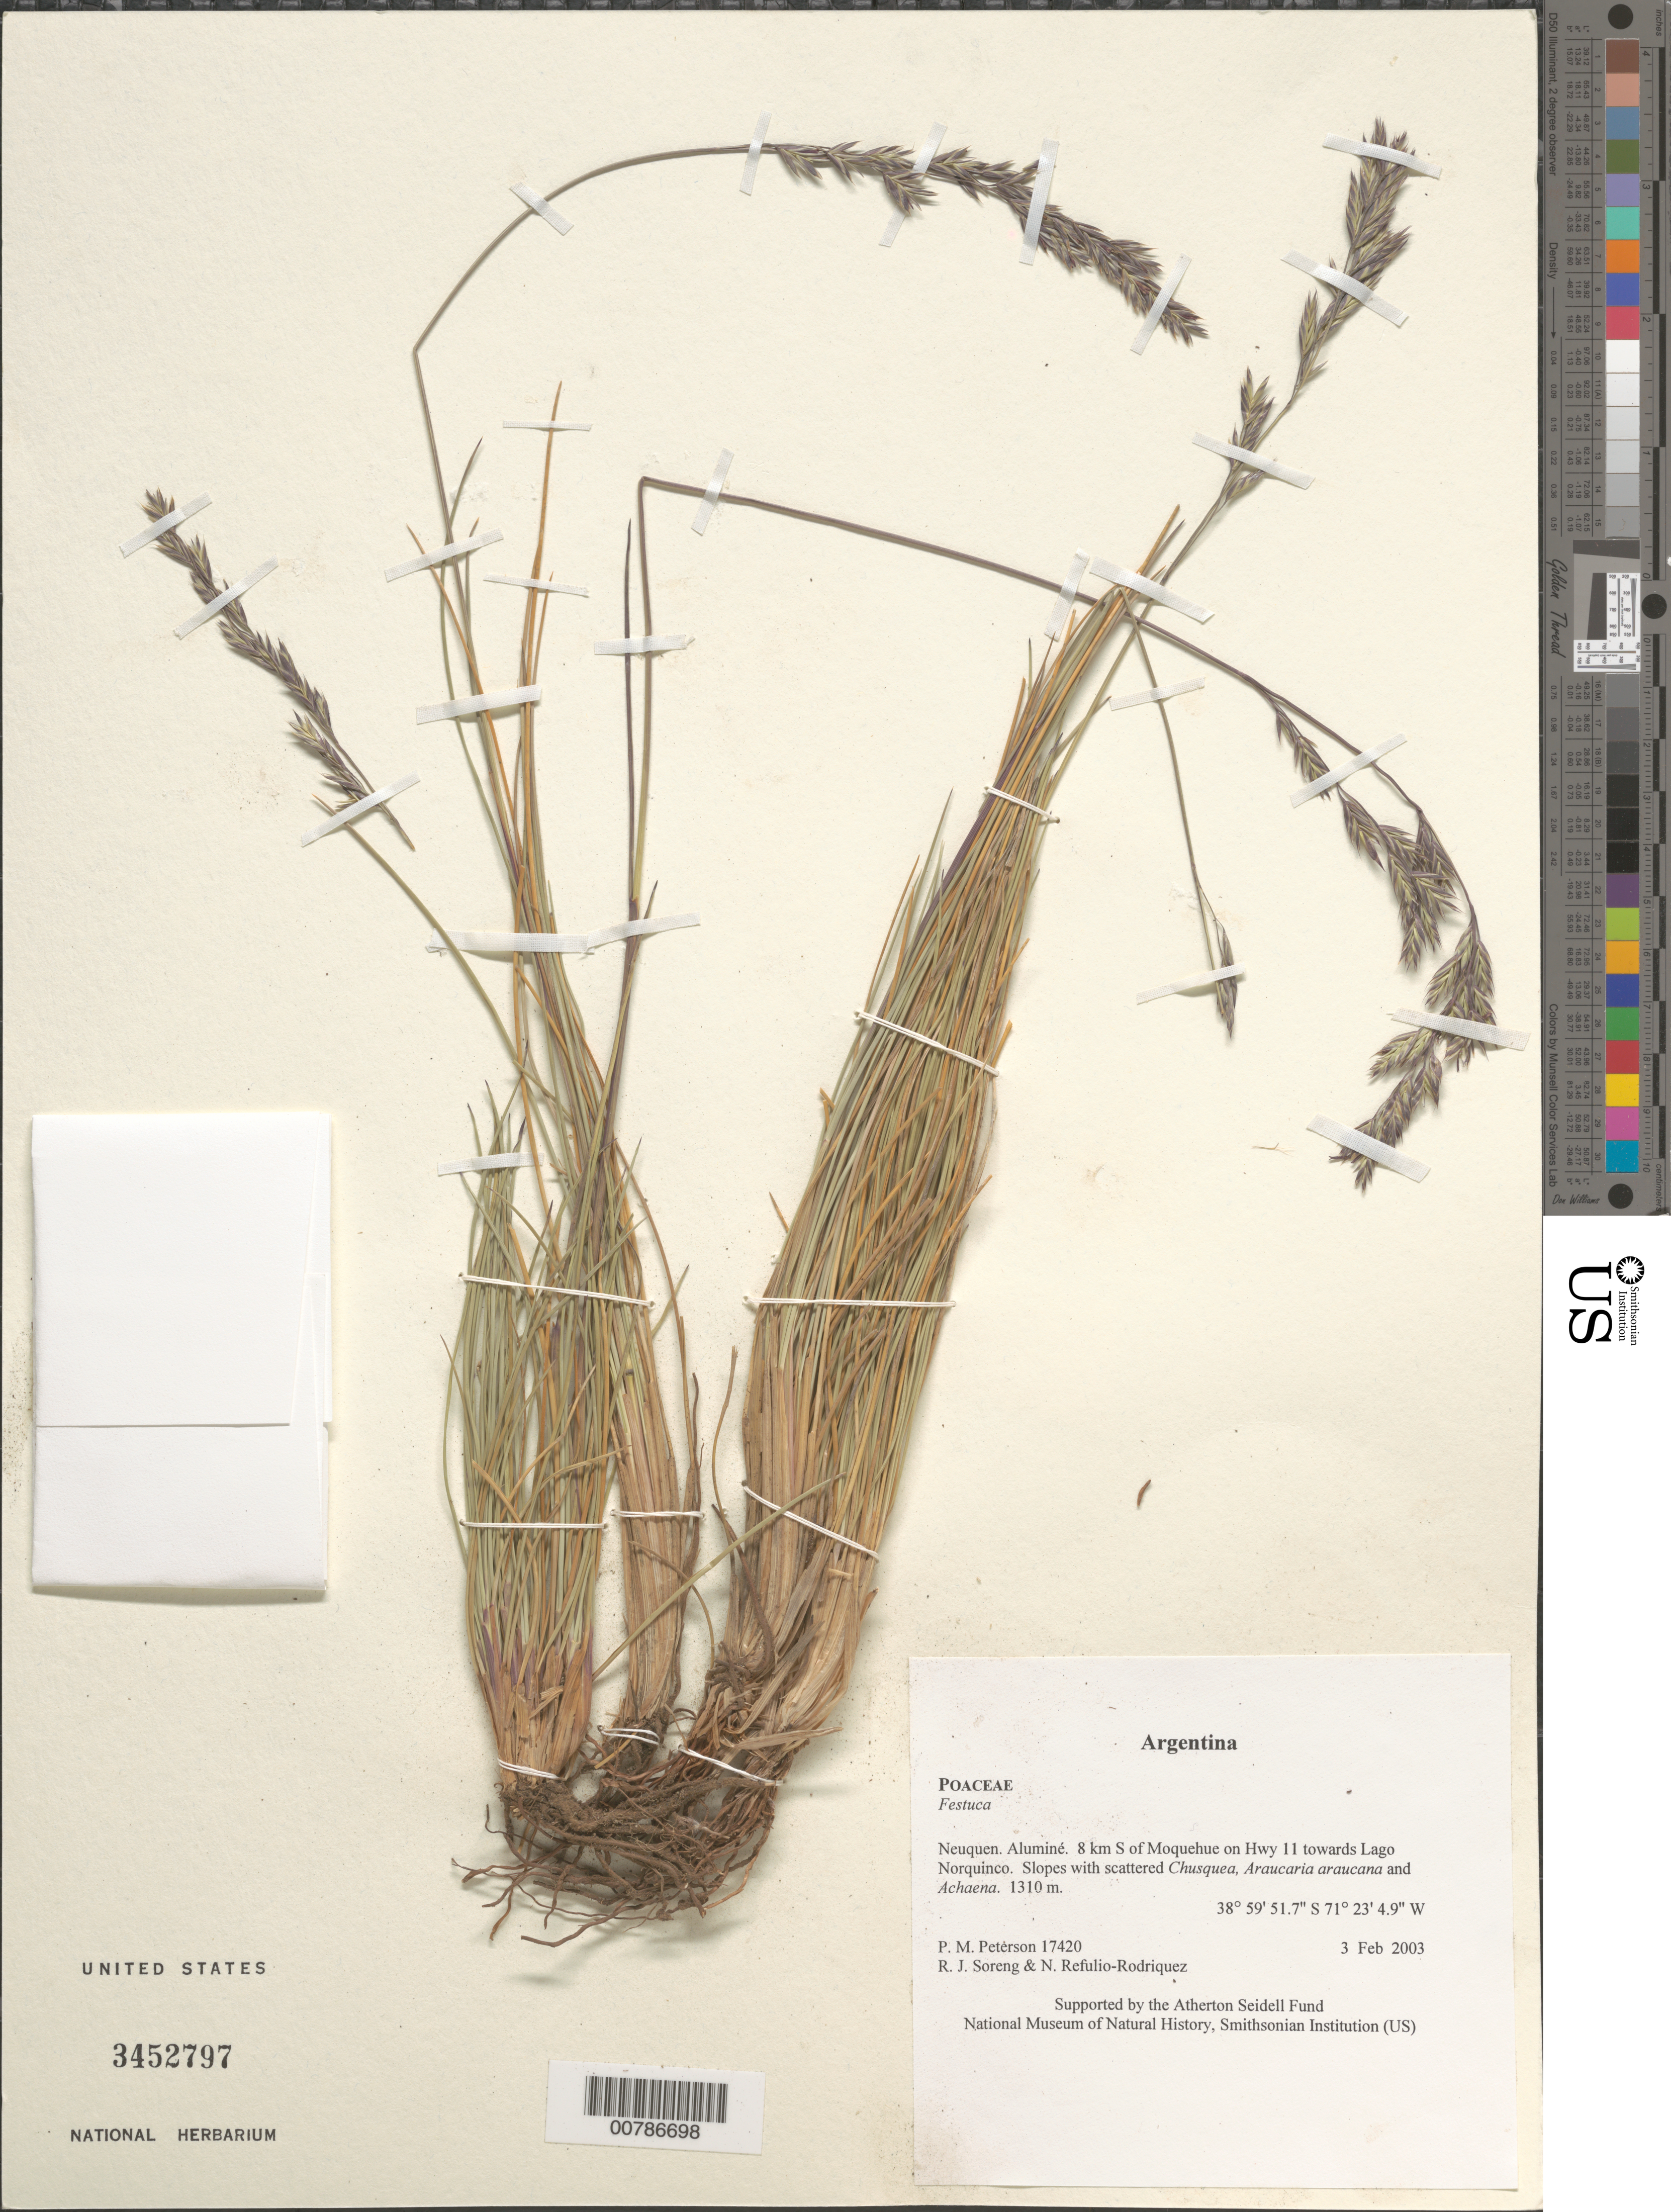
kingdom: Plantae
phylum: Tracheophyta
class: Liliopsida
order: Poales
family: Poaceae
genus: Festuca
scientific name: Festuca sp.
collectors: P. M. Peterson, R. J. Soreng & N. Refulio-Rodríguez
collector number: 17420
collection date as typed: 03 Feb 2003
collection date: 2003-02-03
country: Argentina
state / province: Neuquen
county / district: Aluminé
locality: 8 km S of Moquehue on Hwy 11 towards Lago Norquinco. Slopes with scattered Chusquea, Araucaria araucana and Achaena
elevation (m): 1310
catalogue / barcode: US 3452797